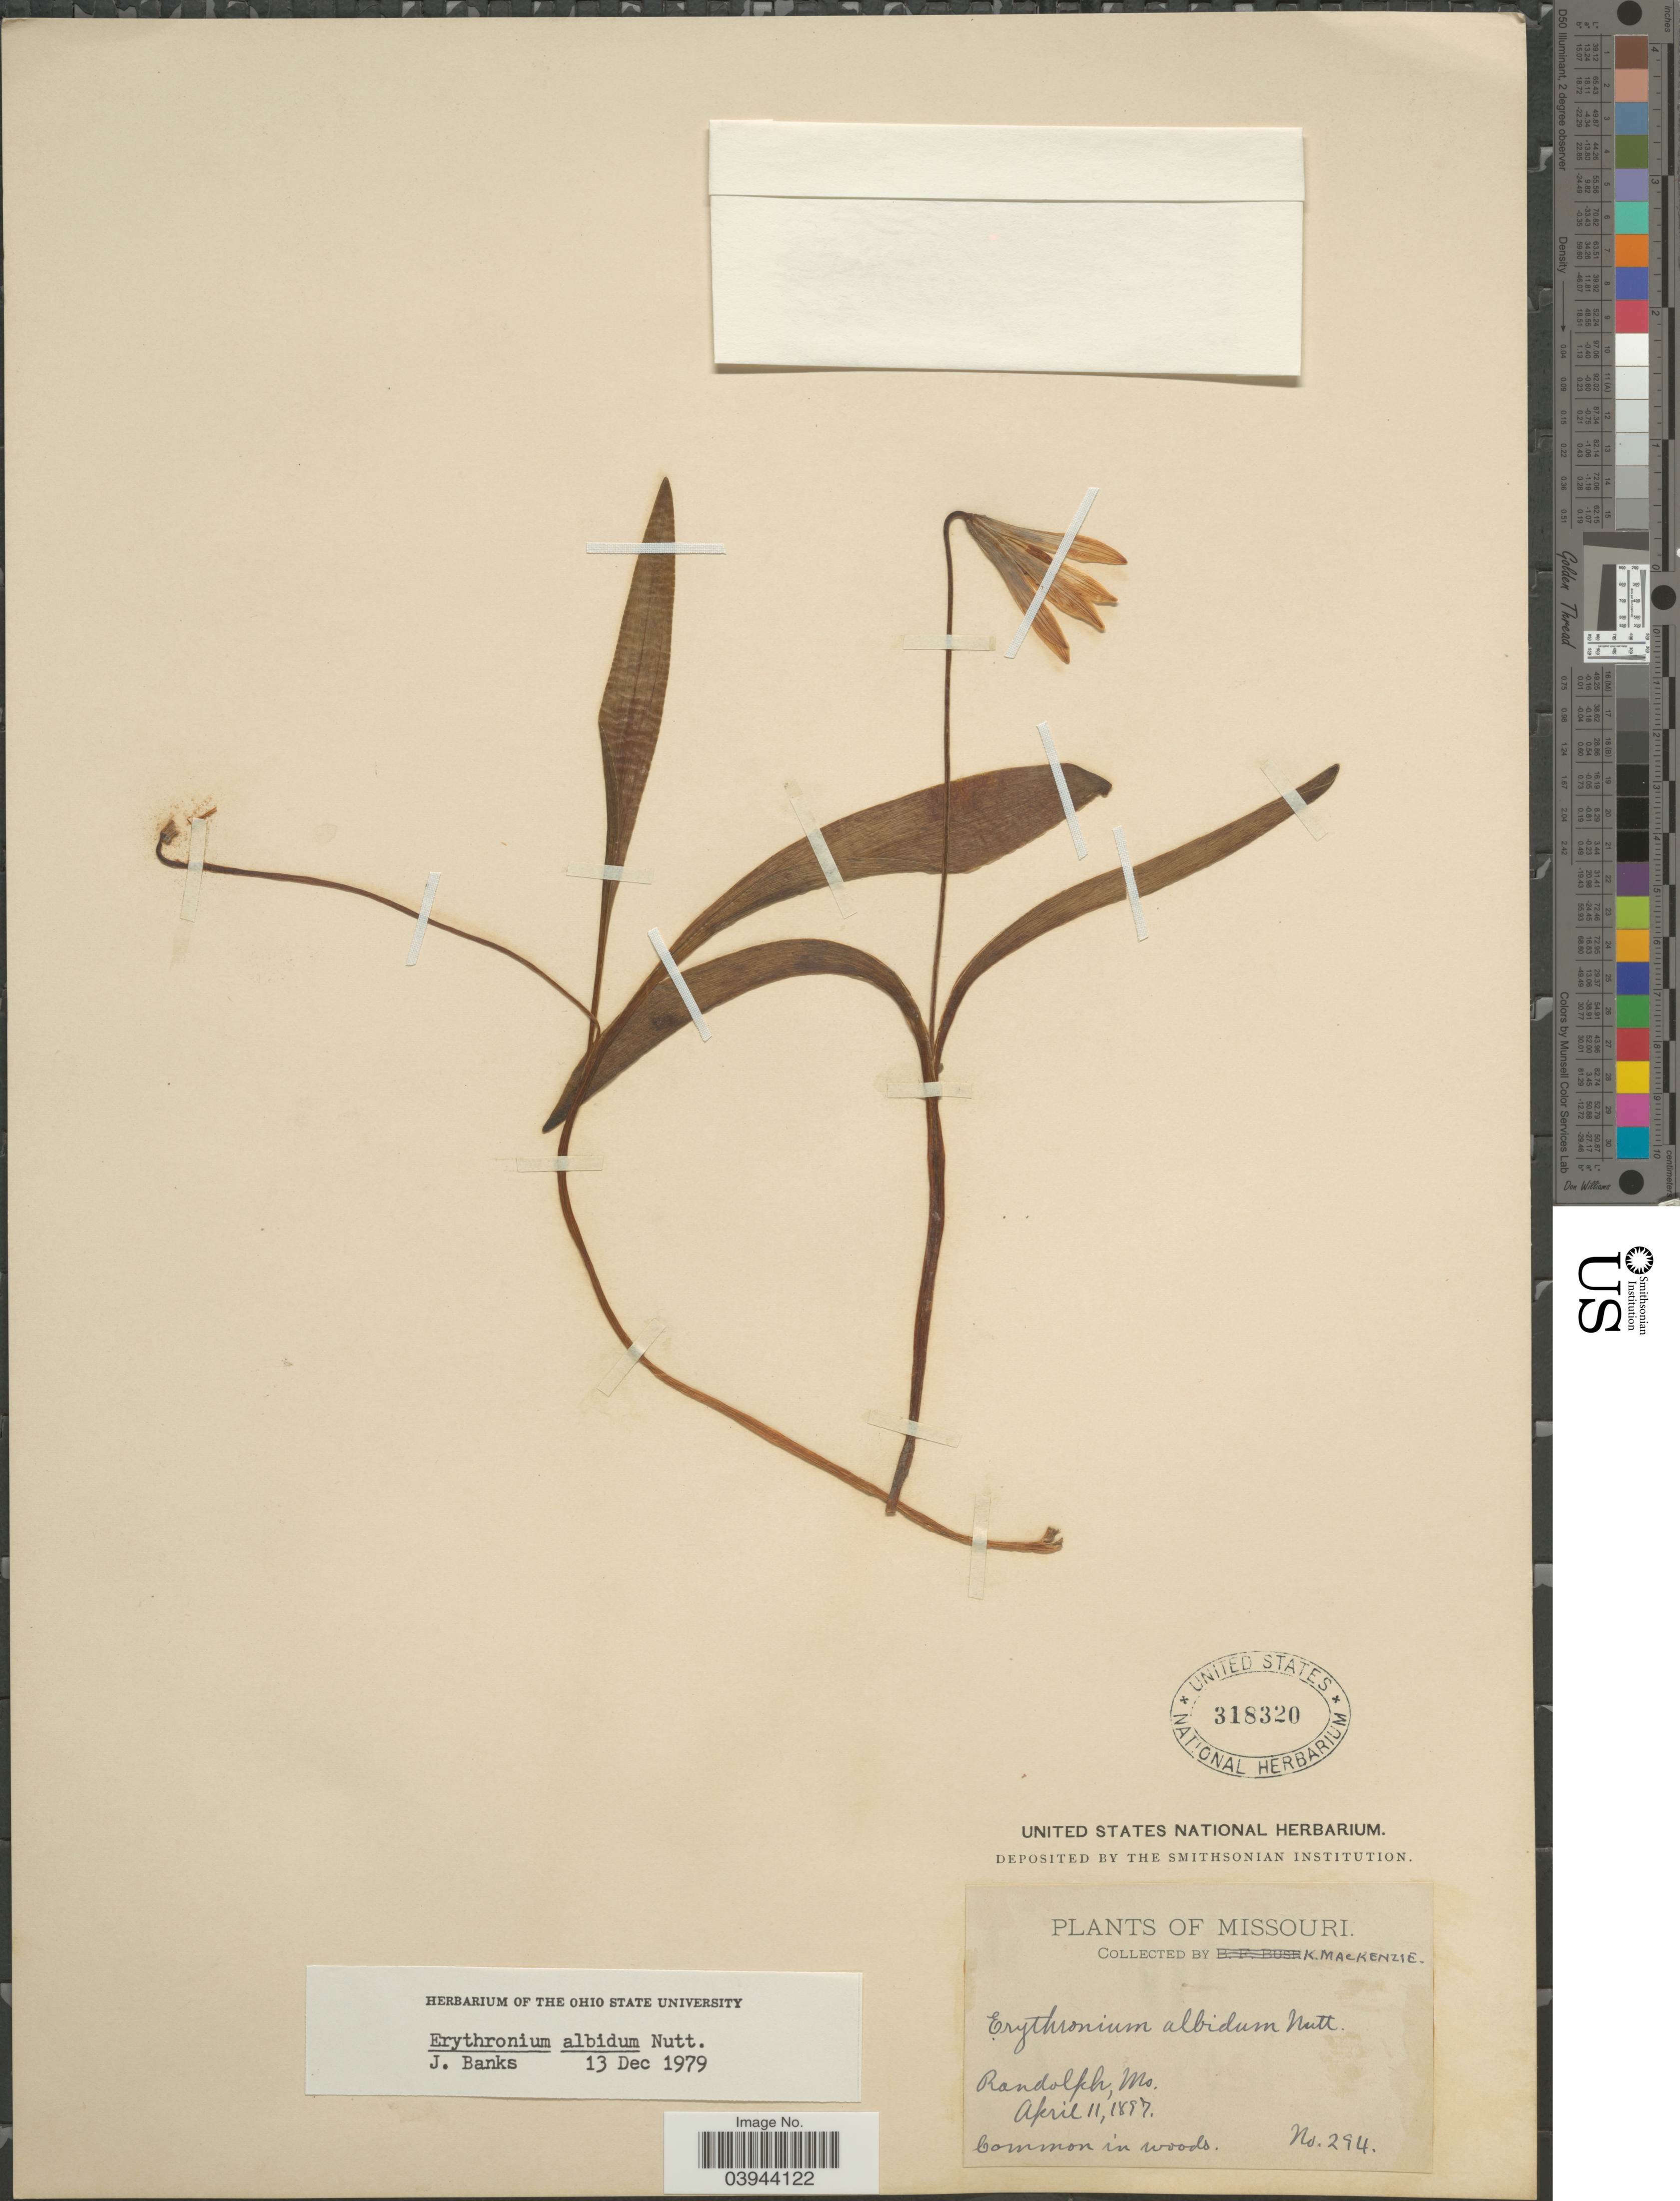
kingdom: Plantae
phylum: Tracheophyta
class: Liliopsida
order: Liliales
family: Liliaceae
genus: Erythronium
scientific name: Erythronium albidum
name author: Nutt.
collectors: K. K. Mackenzie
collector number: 294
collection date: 1897-04-11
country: United States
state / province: Missouri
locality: Randoph.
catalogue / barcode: US 318320